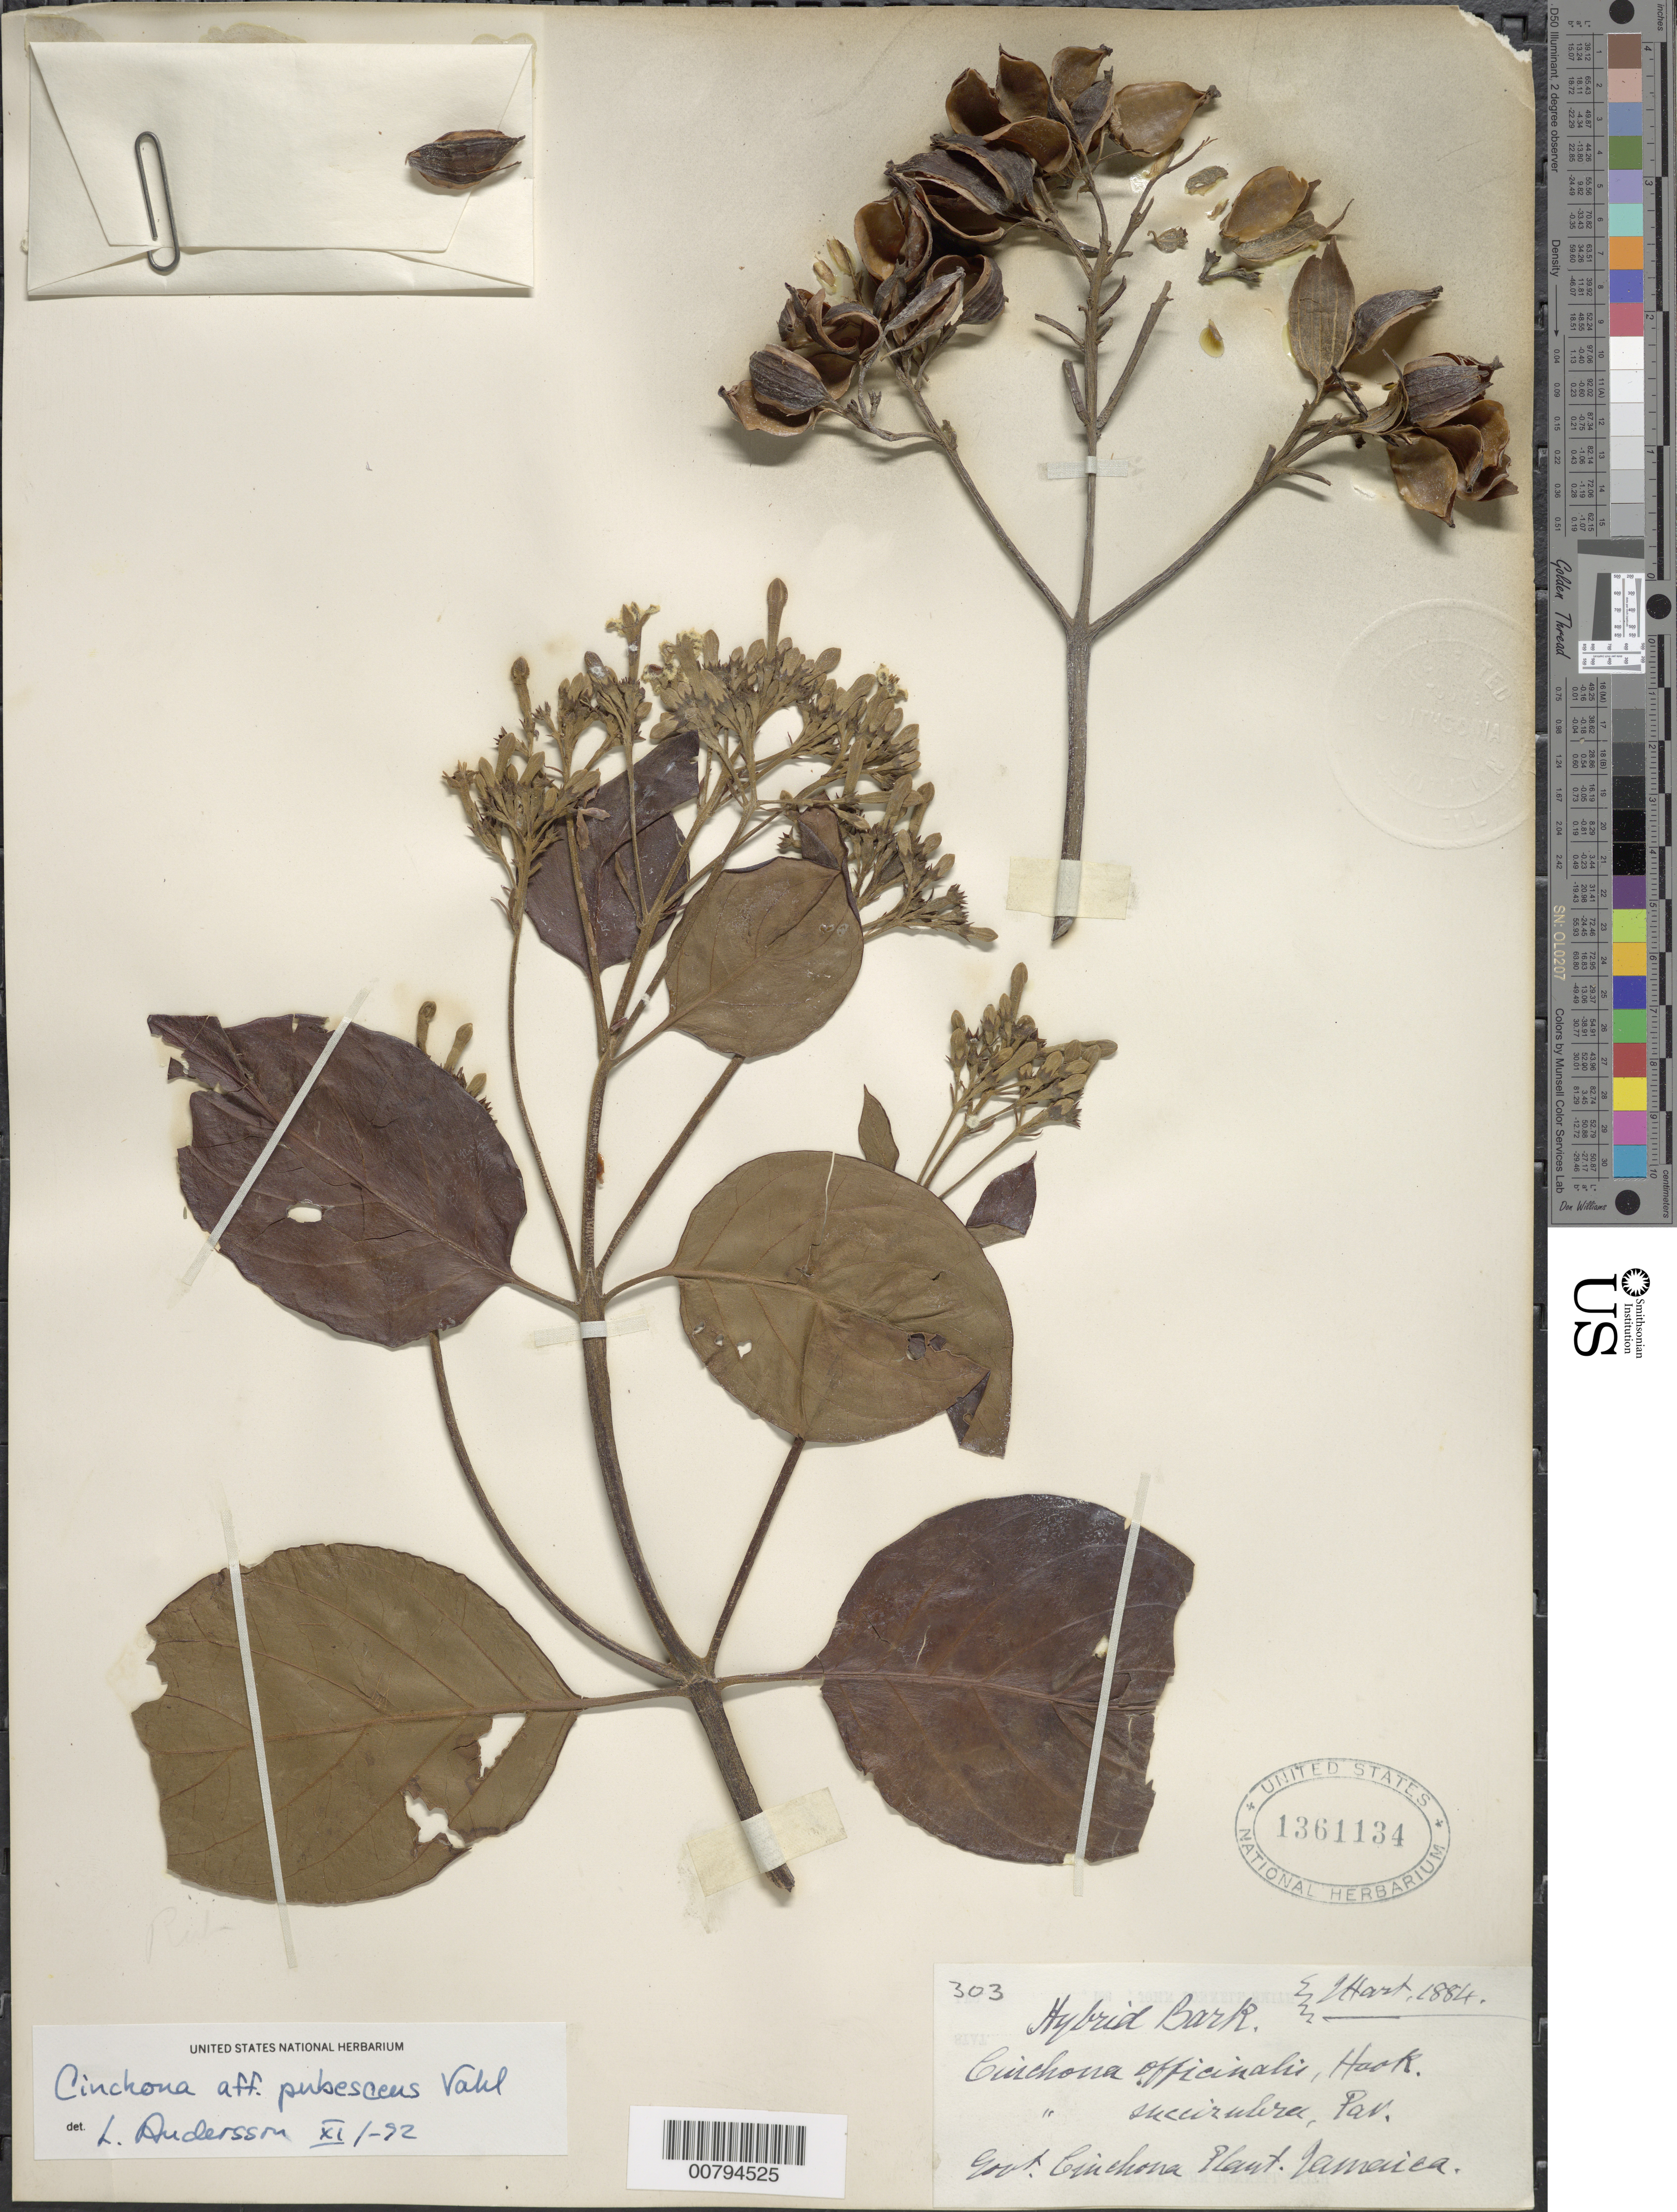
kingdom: Plantae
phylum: Tracheophyta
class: Magnoliopsida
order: Gentianales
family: Rubiaceae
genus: Cinchona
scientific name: Cinchona pubescens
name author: Vahl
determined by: Andersson, [Bengt] Lennart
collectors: J. Hart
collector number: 303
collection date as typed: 1884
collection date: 1884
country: Jamaica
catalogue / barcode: US 1361134